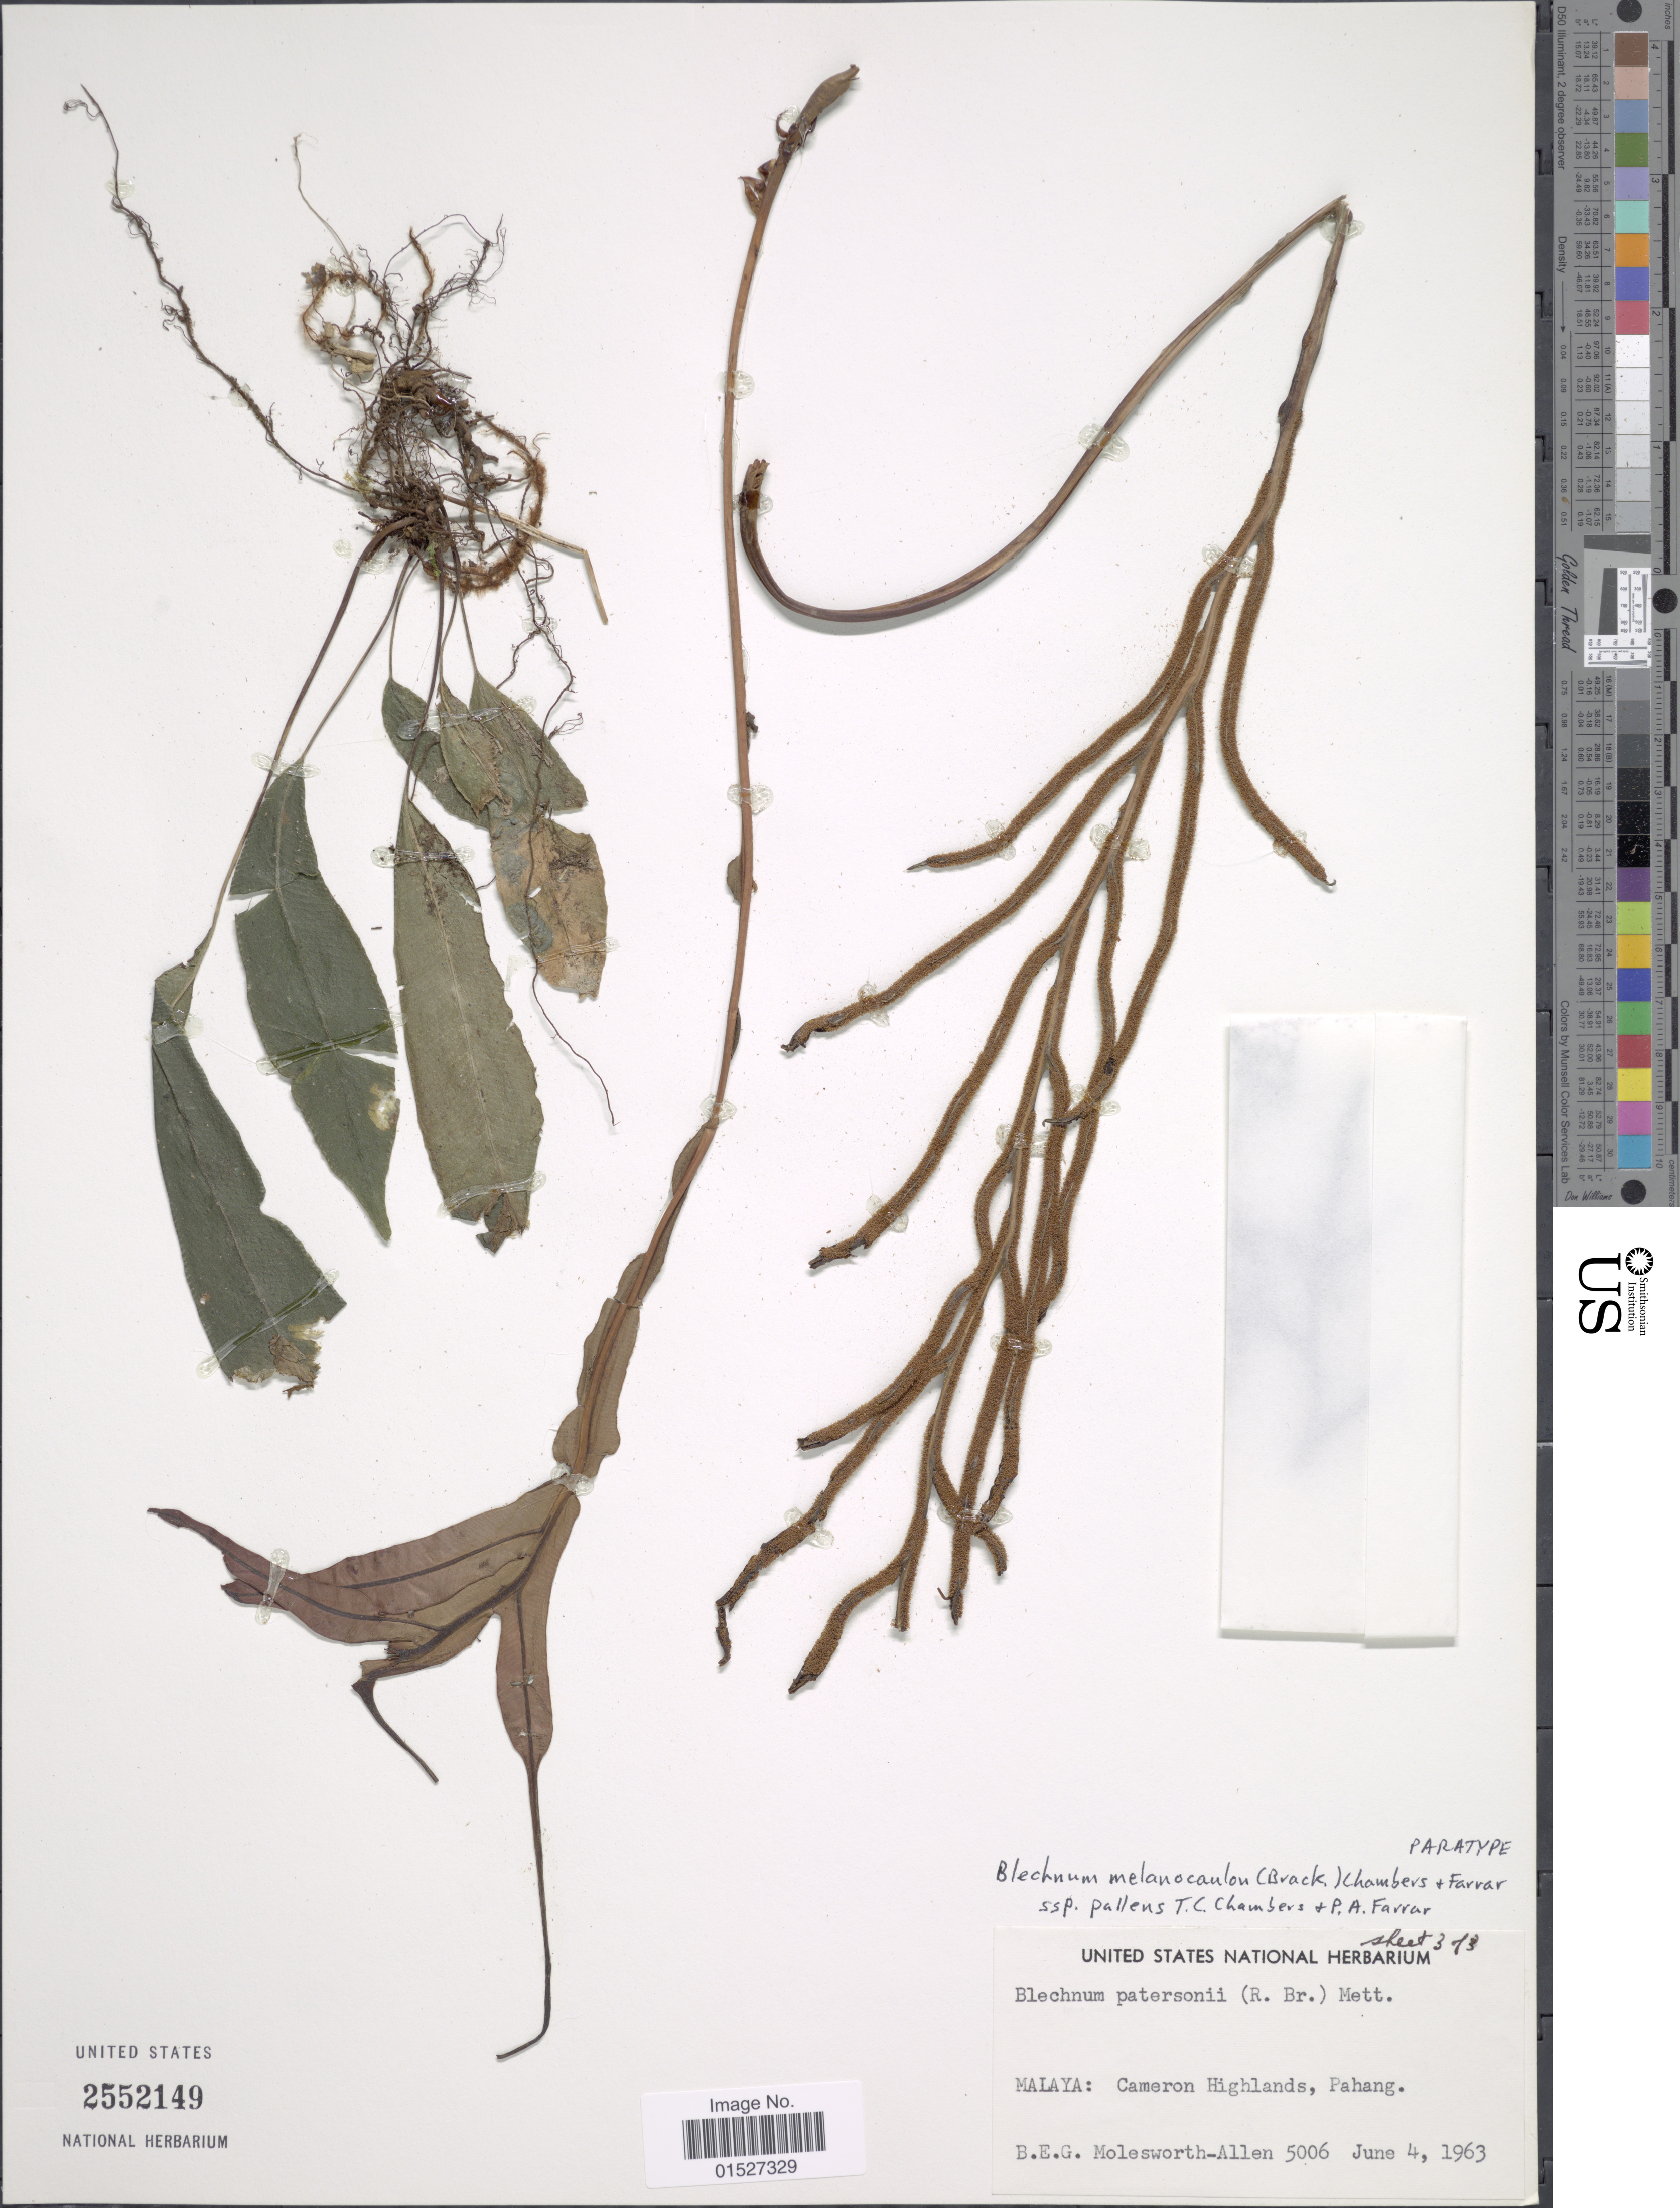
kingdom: Plantae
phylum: Tracheophyta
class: Polypodiopsida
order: Polypodiales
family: Blechnaceae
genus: Blechnum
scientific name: Blechnum melanocaulon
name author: (Brack.) T.C. Chambers & P. A. Farrant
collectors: B. E. G. Molesworth-Allen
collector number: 5006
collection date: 1963-06-04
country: Malaysia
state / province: Pahang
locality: Malaya: Cameron Highlands.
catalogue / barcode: US 2552149